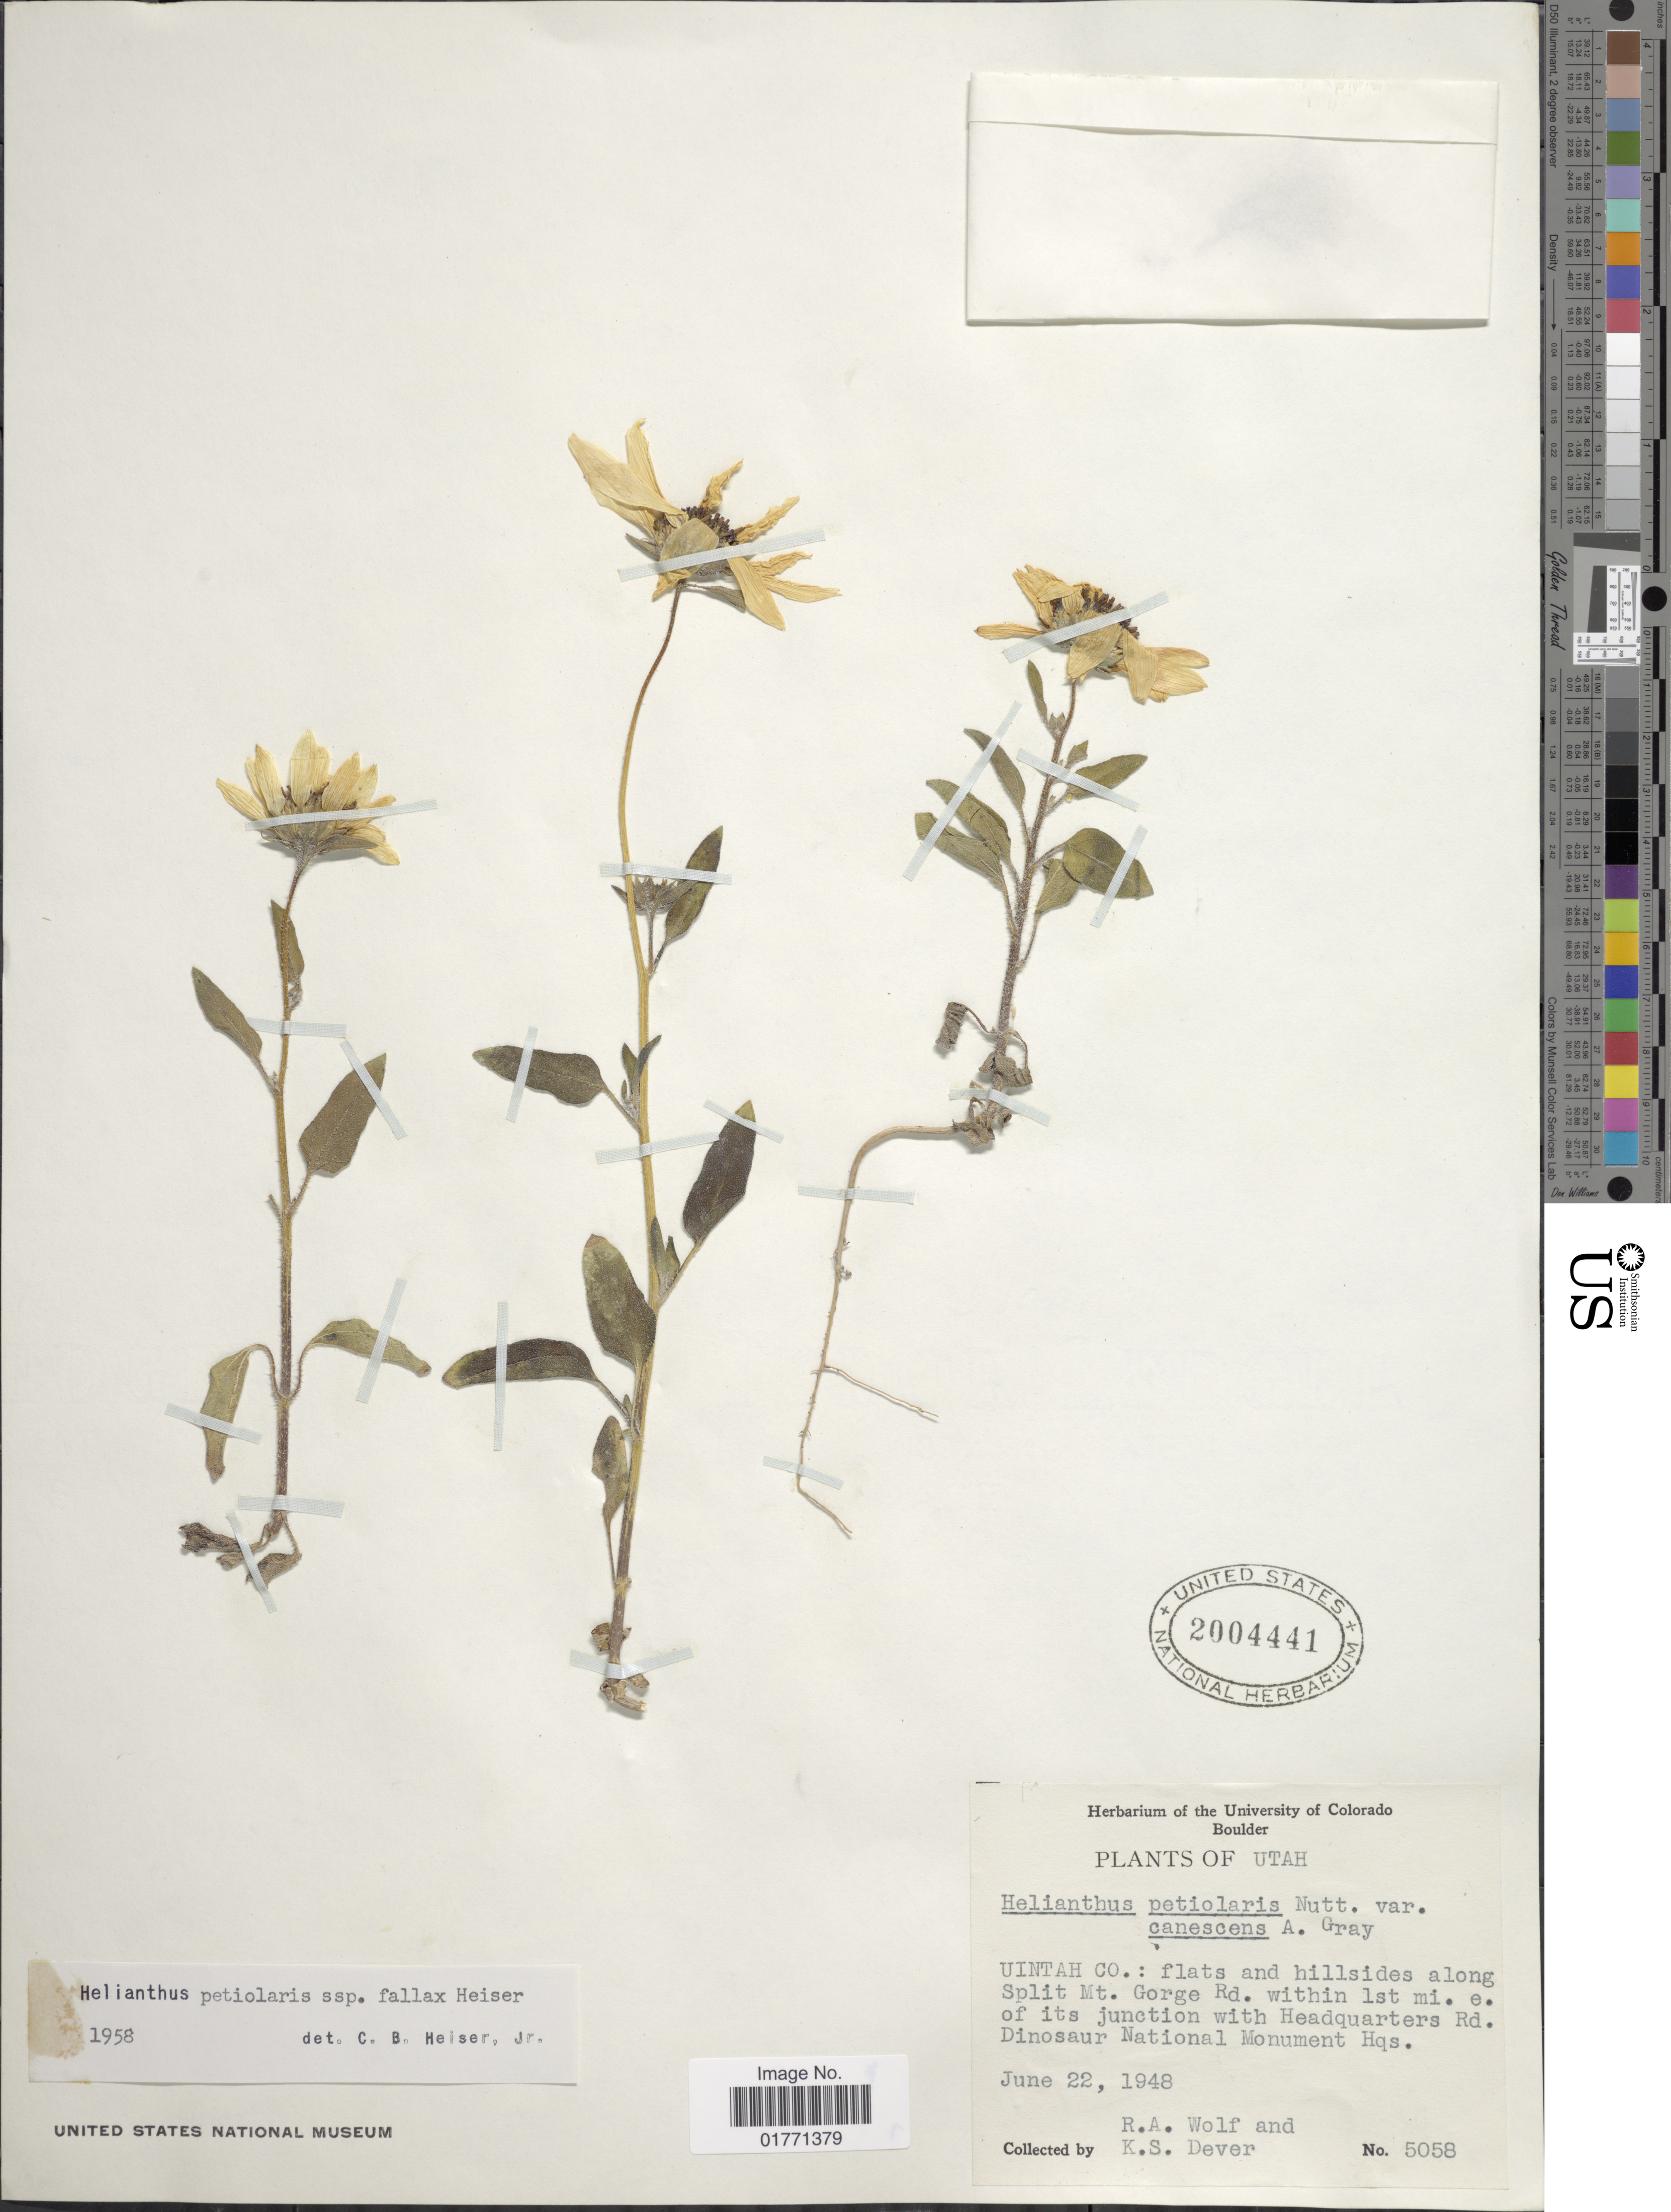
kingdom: Plantae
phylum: Tracheophyta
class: Magnoliopsida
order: Asterales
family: Asteraceae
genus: Helianthus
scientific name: Helianthus petiolaris subsp. fallax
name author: Heiser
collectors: R. Wolf & K. Dever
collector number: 5058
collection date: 1948-06-22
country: United States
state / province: Utah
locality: Uintah Co.: flats and hillsides along Split Mt. Gorge Rd. within 1st mi. e. of its junction with Headquarters Rd. Dinosaur National Monument Hqs.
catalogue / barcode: US 2004441